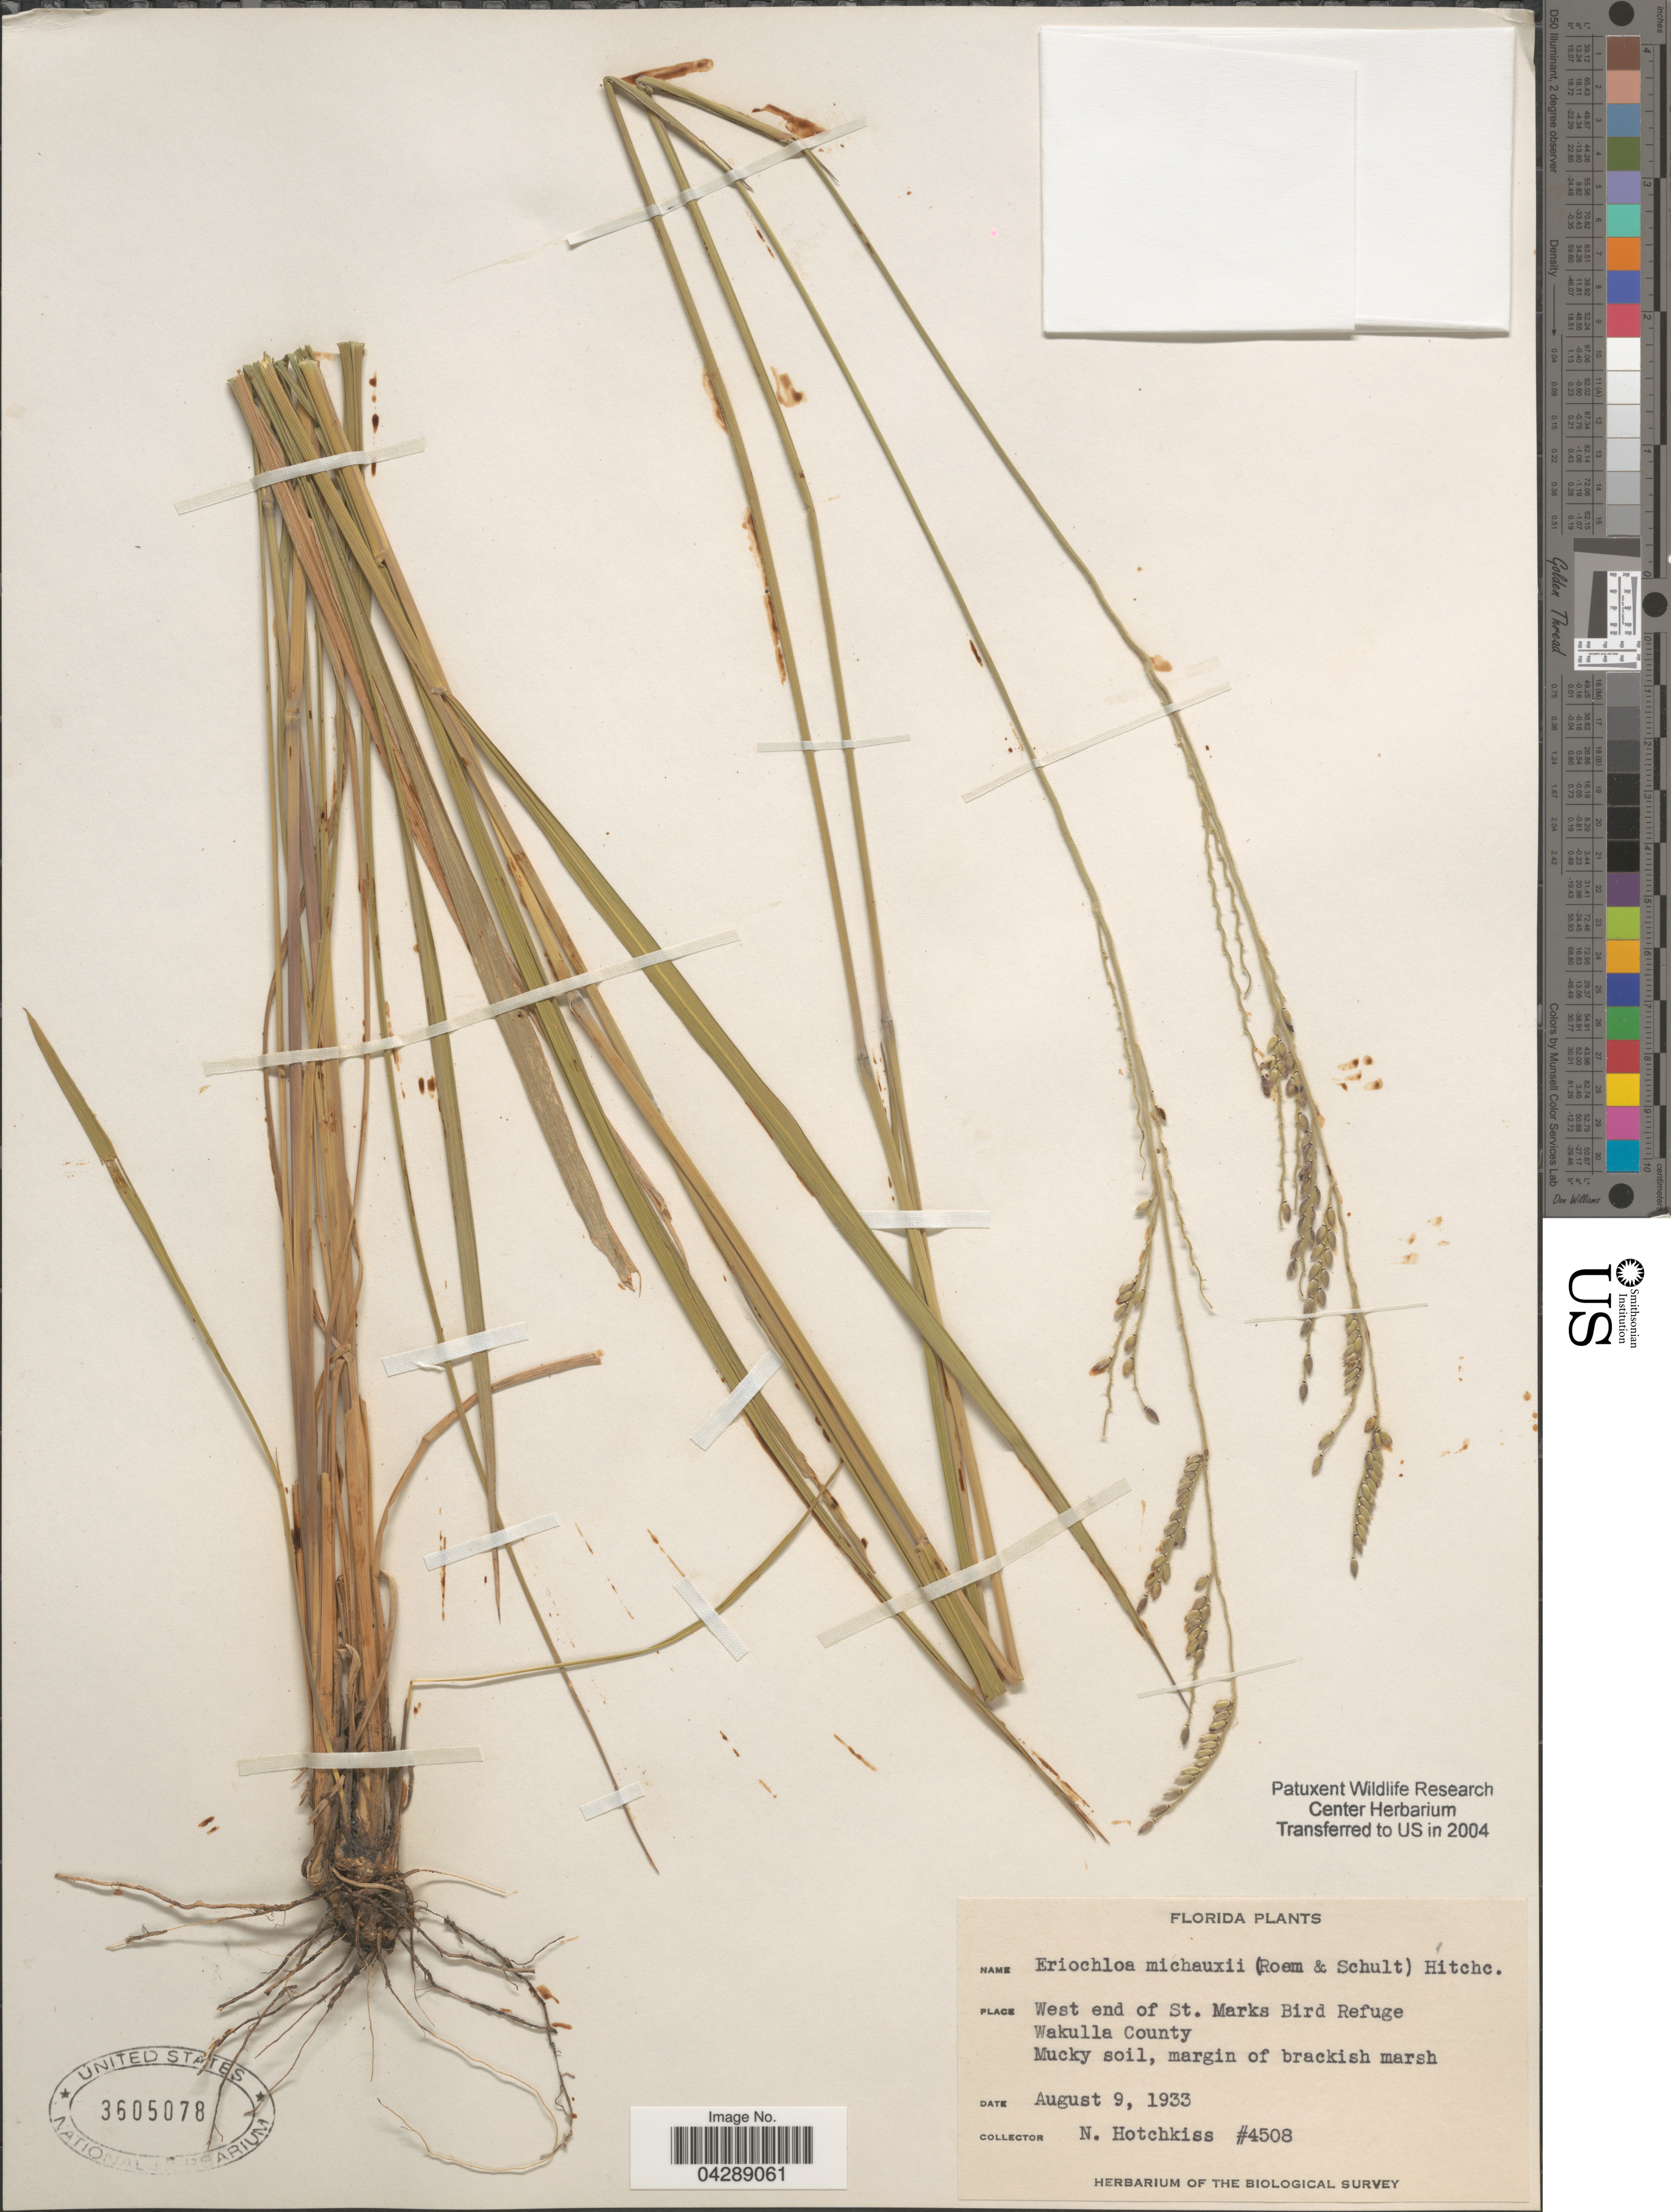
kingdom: Plantae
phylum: Tracheophyta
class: Liliopsida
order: Poales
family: Poaceae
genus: Eriochloa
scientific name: Eriochloa michauxii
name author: (Poir.) Hitchc.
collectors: N. Hotchkiss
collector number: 4508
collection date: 1933-08-09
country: United States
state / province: Florida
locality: West end of St. Marks Bird Refuge. Wakulla County. The Biological Survey.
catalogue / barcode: US 3605078